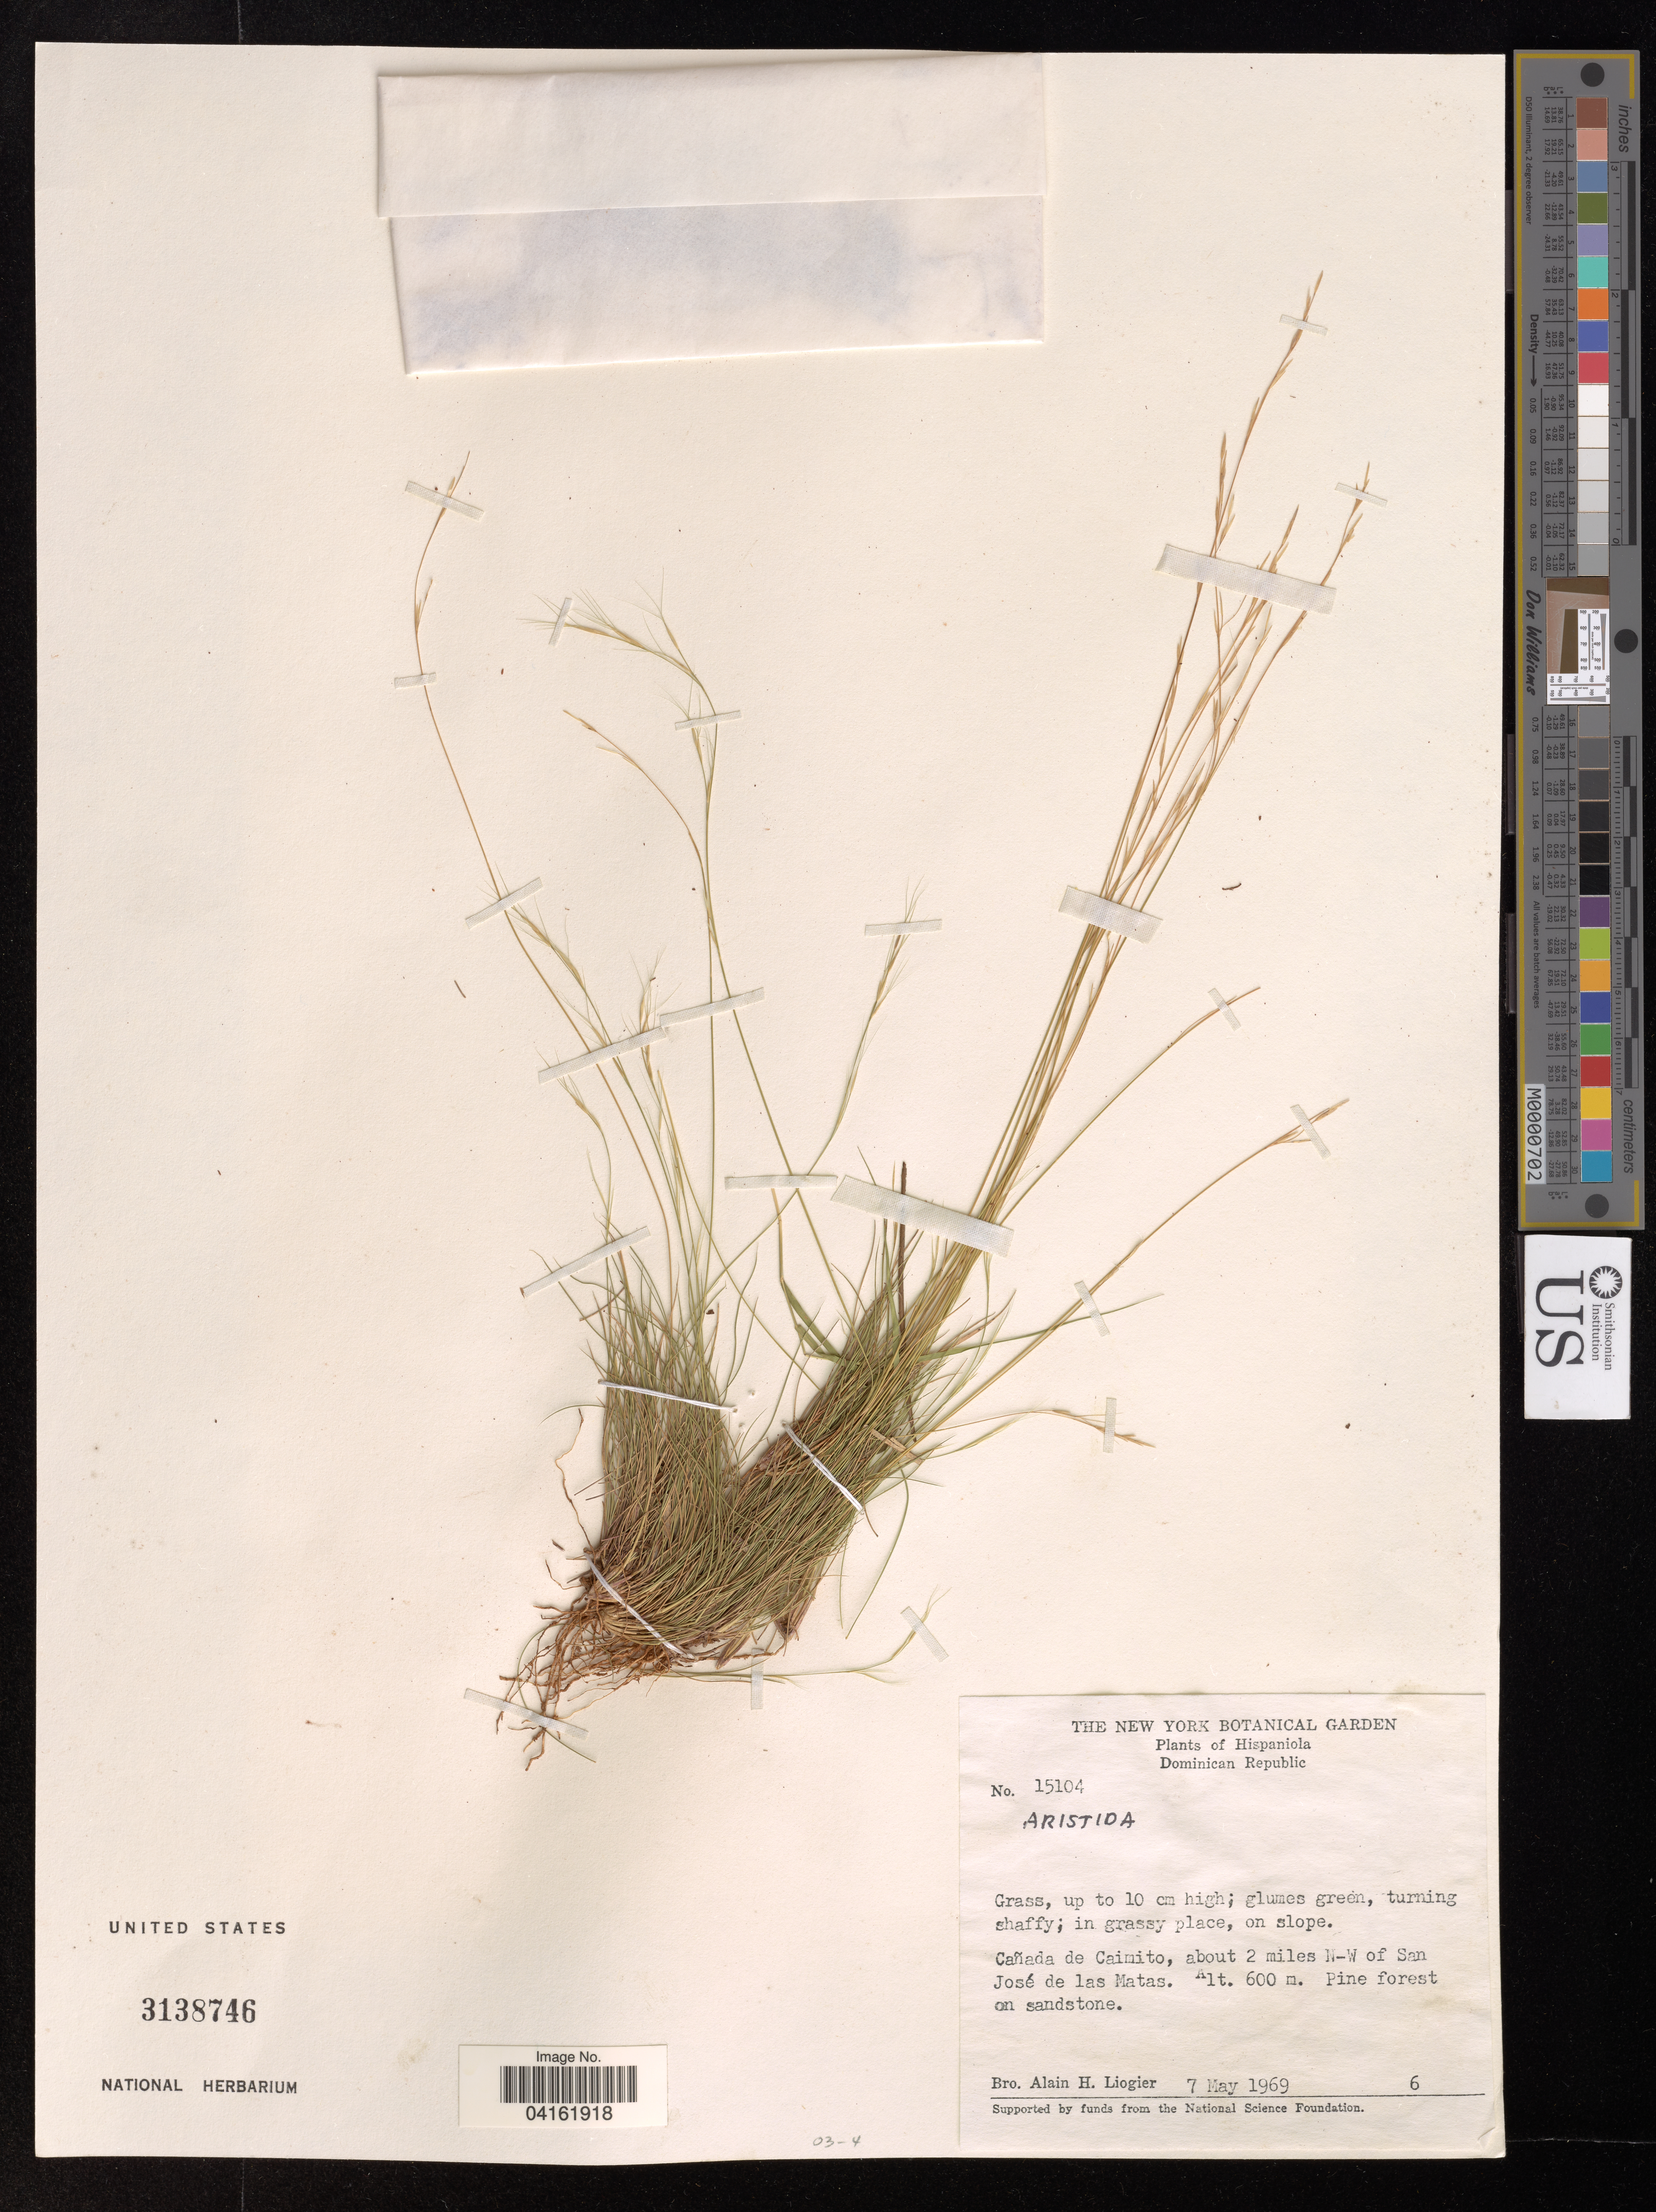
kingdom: Plantae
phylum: Tracheophyta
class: Liliopsida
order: Poales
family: Poaceae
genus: Aristida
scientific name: Aristida sp.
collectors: A. H. Liogier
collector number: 15104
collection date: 1969-05-07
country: Dominica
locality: Hispanolia. Cañada de Cainito, about 2 miles N-W of San José de las Matas.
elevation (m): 600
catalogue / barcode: US 3138746